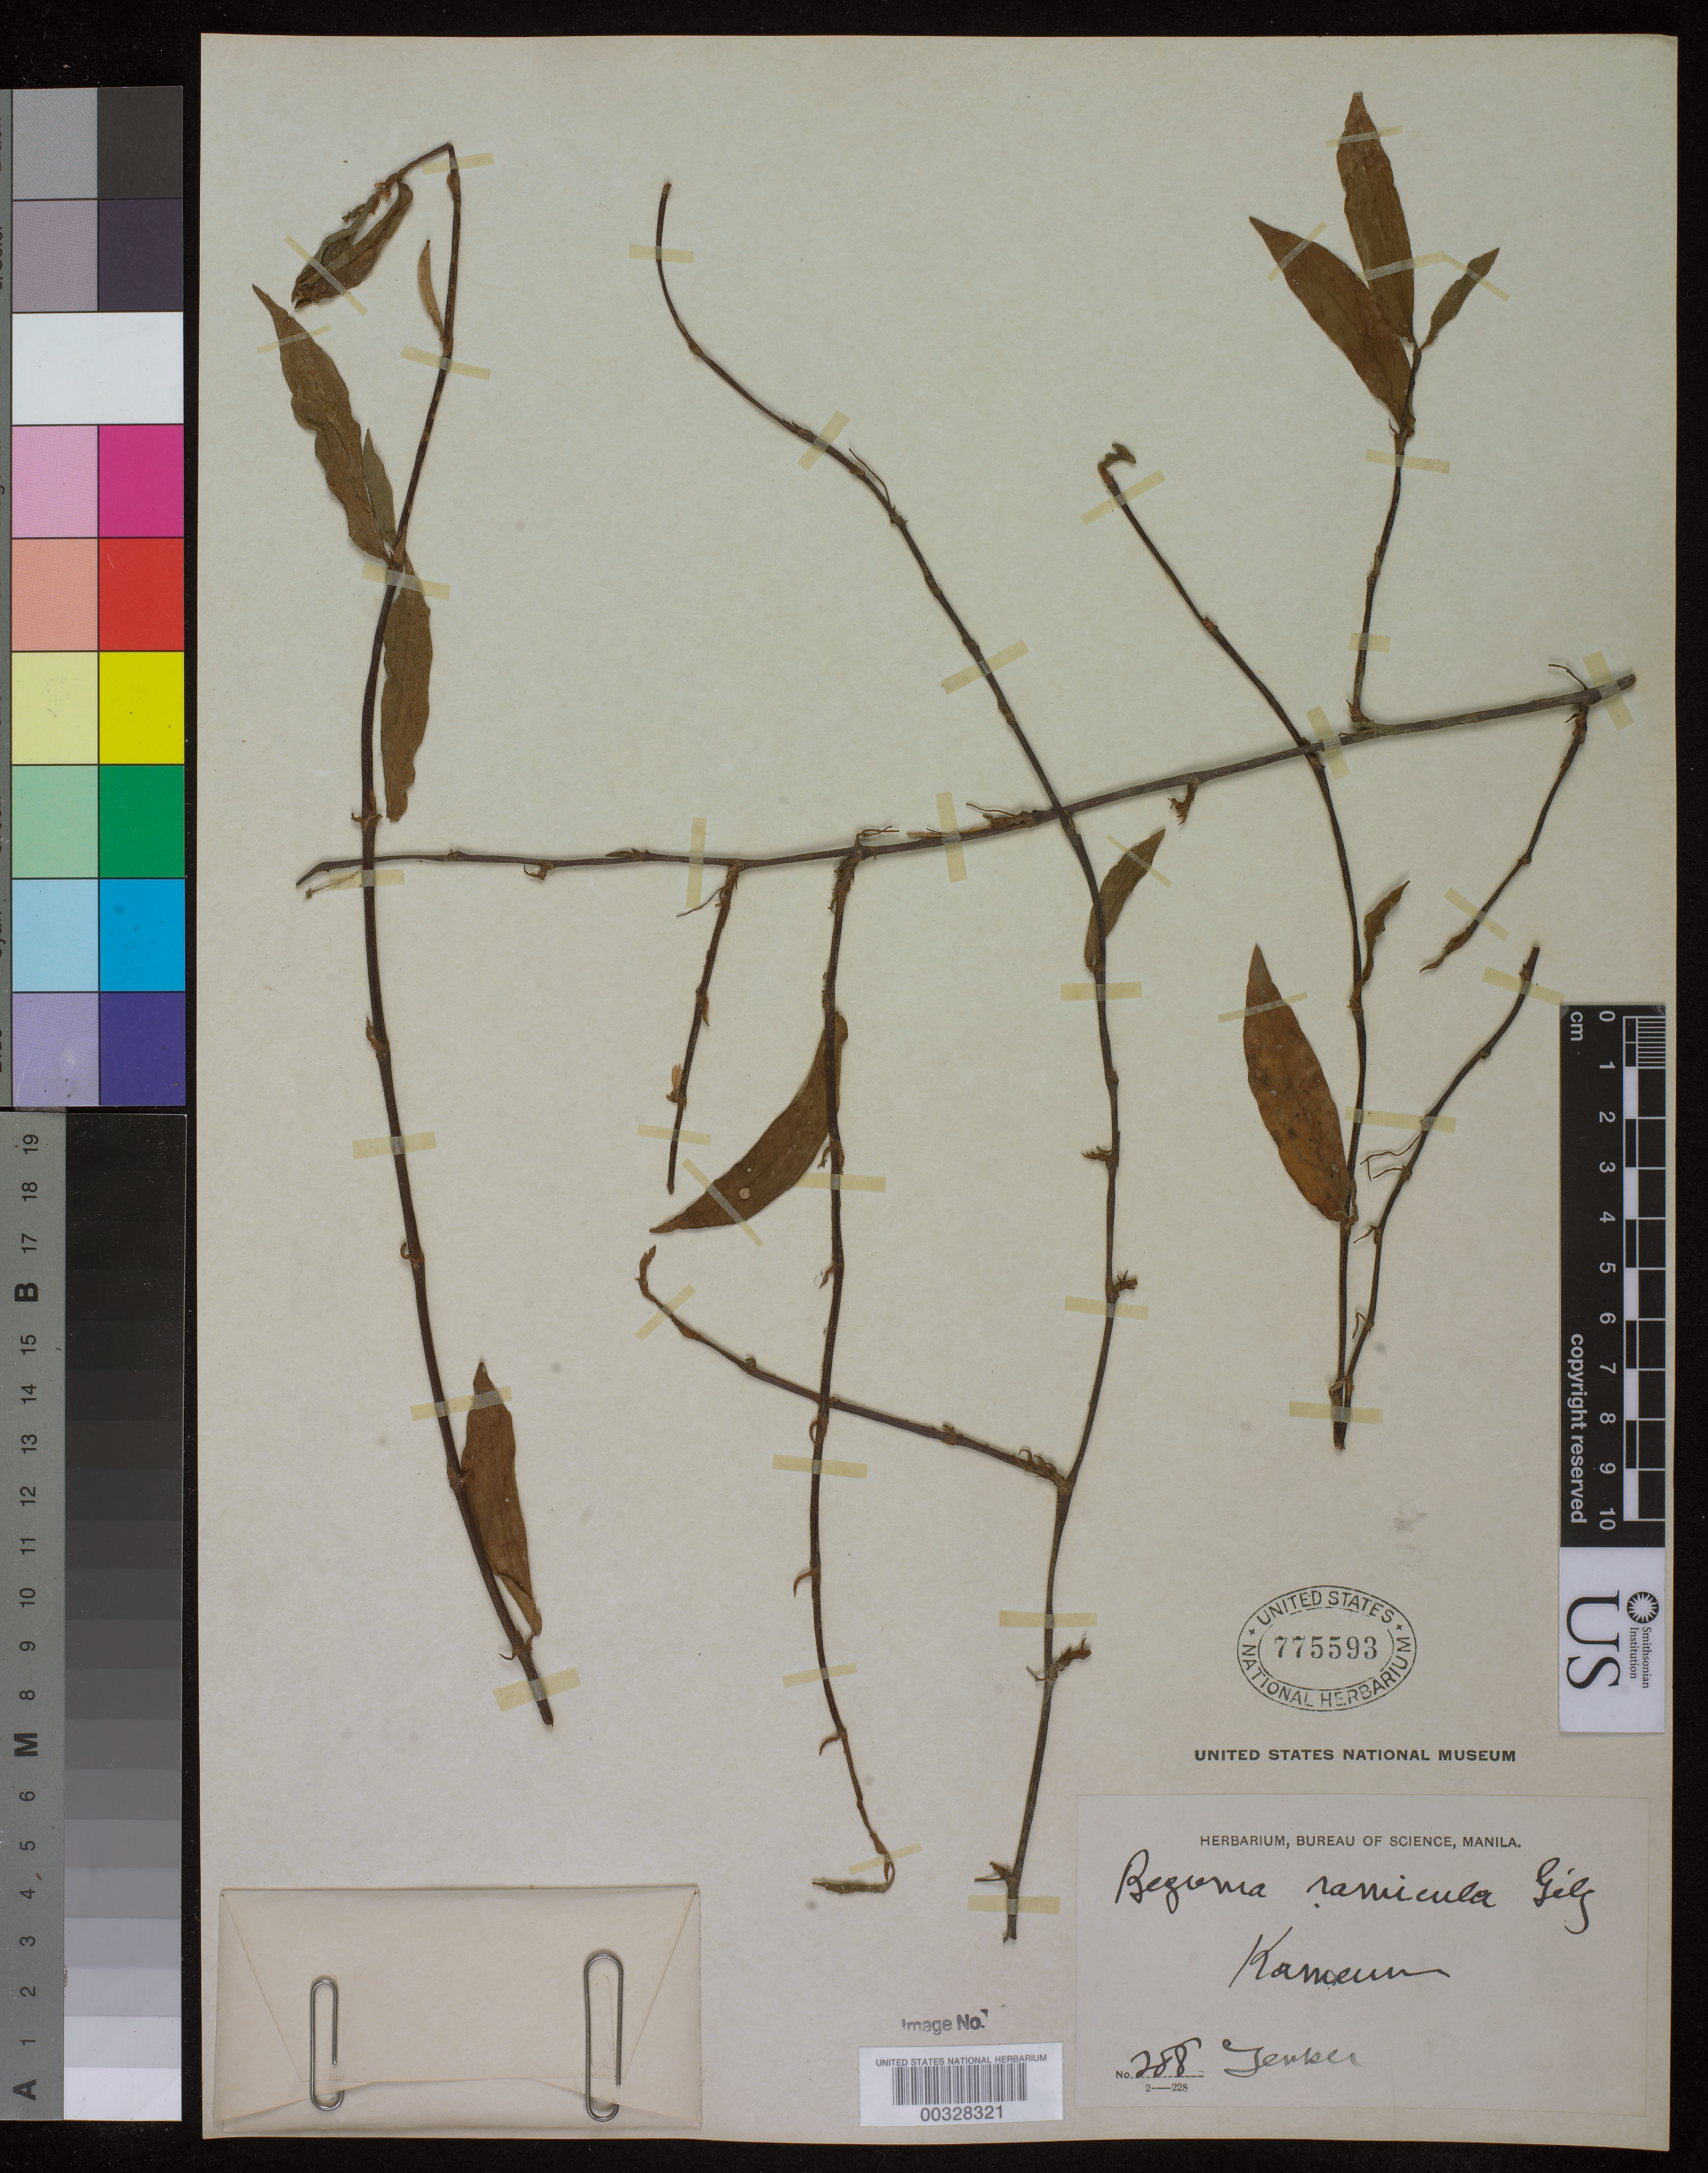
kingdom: Plantae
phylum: Tracheophyta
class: Magnoliopsida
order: Cucurbitales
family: Begoniaceae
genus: Begonia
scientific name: Begonia ramicola Gilg ined.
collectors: G. A. Zenker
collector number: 288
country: Cameroon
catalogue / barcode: US 775593